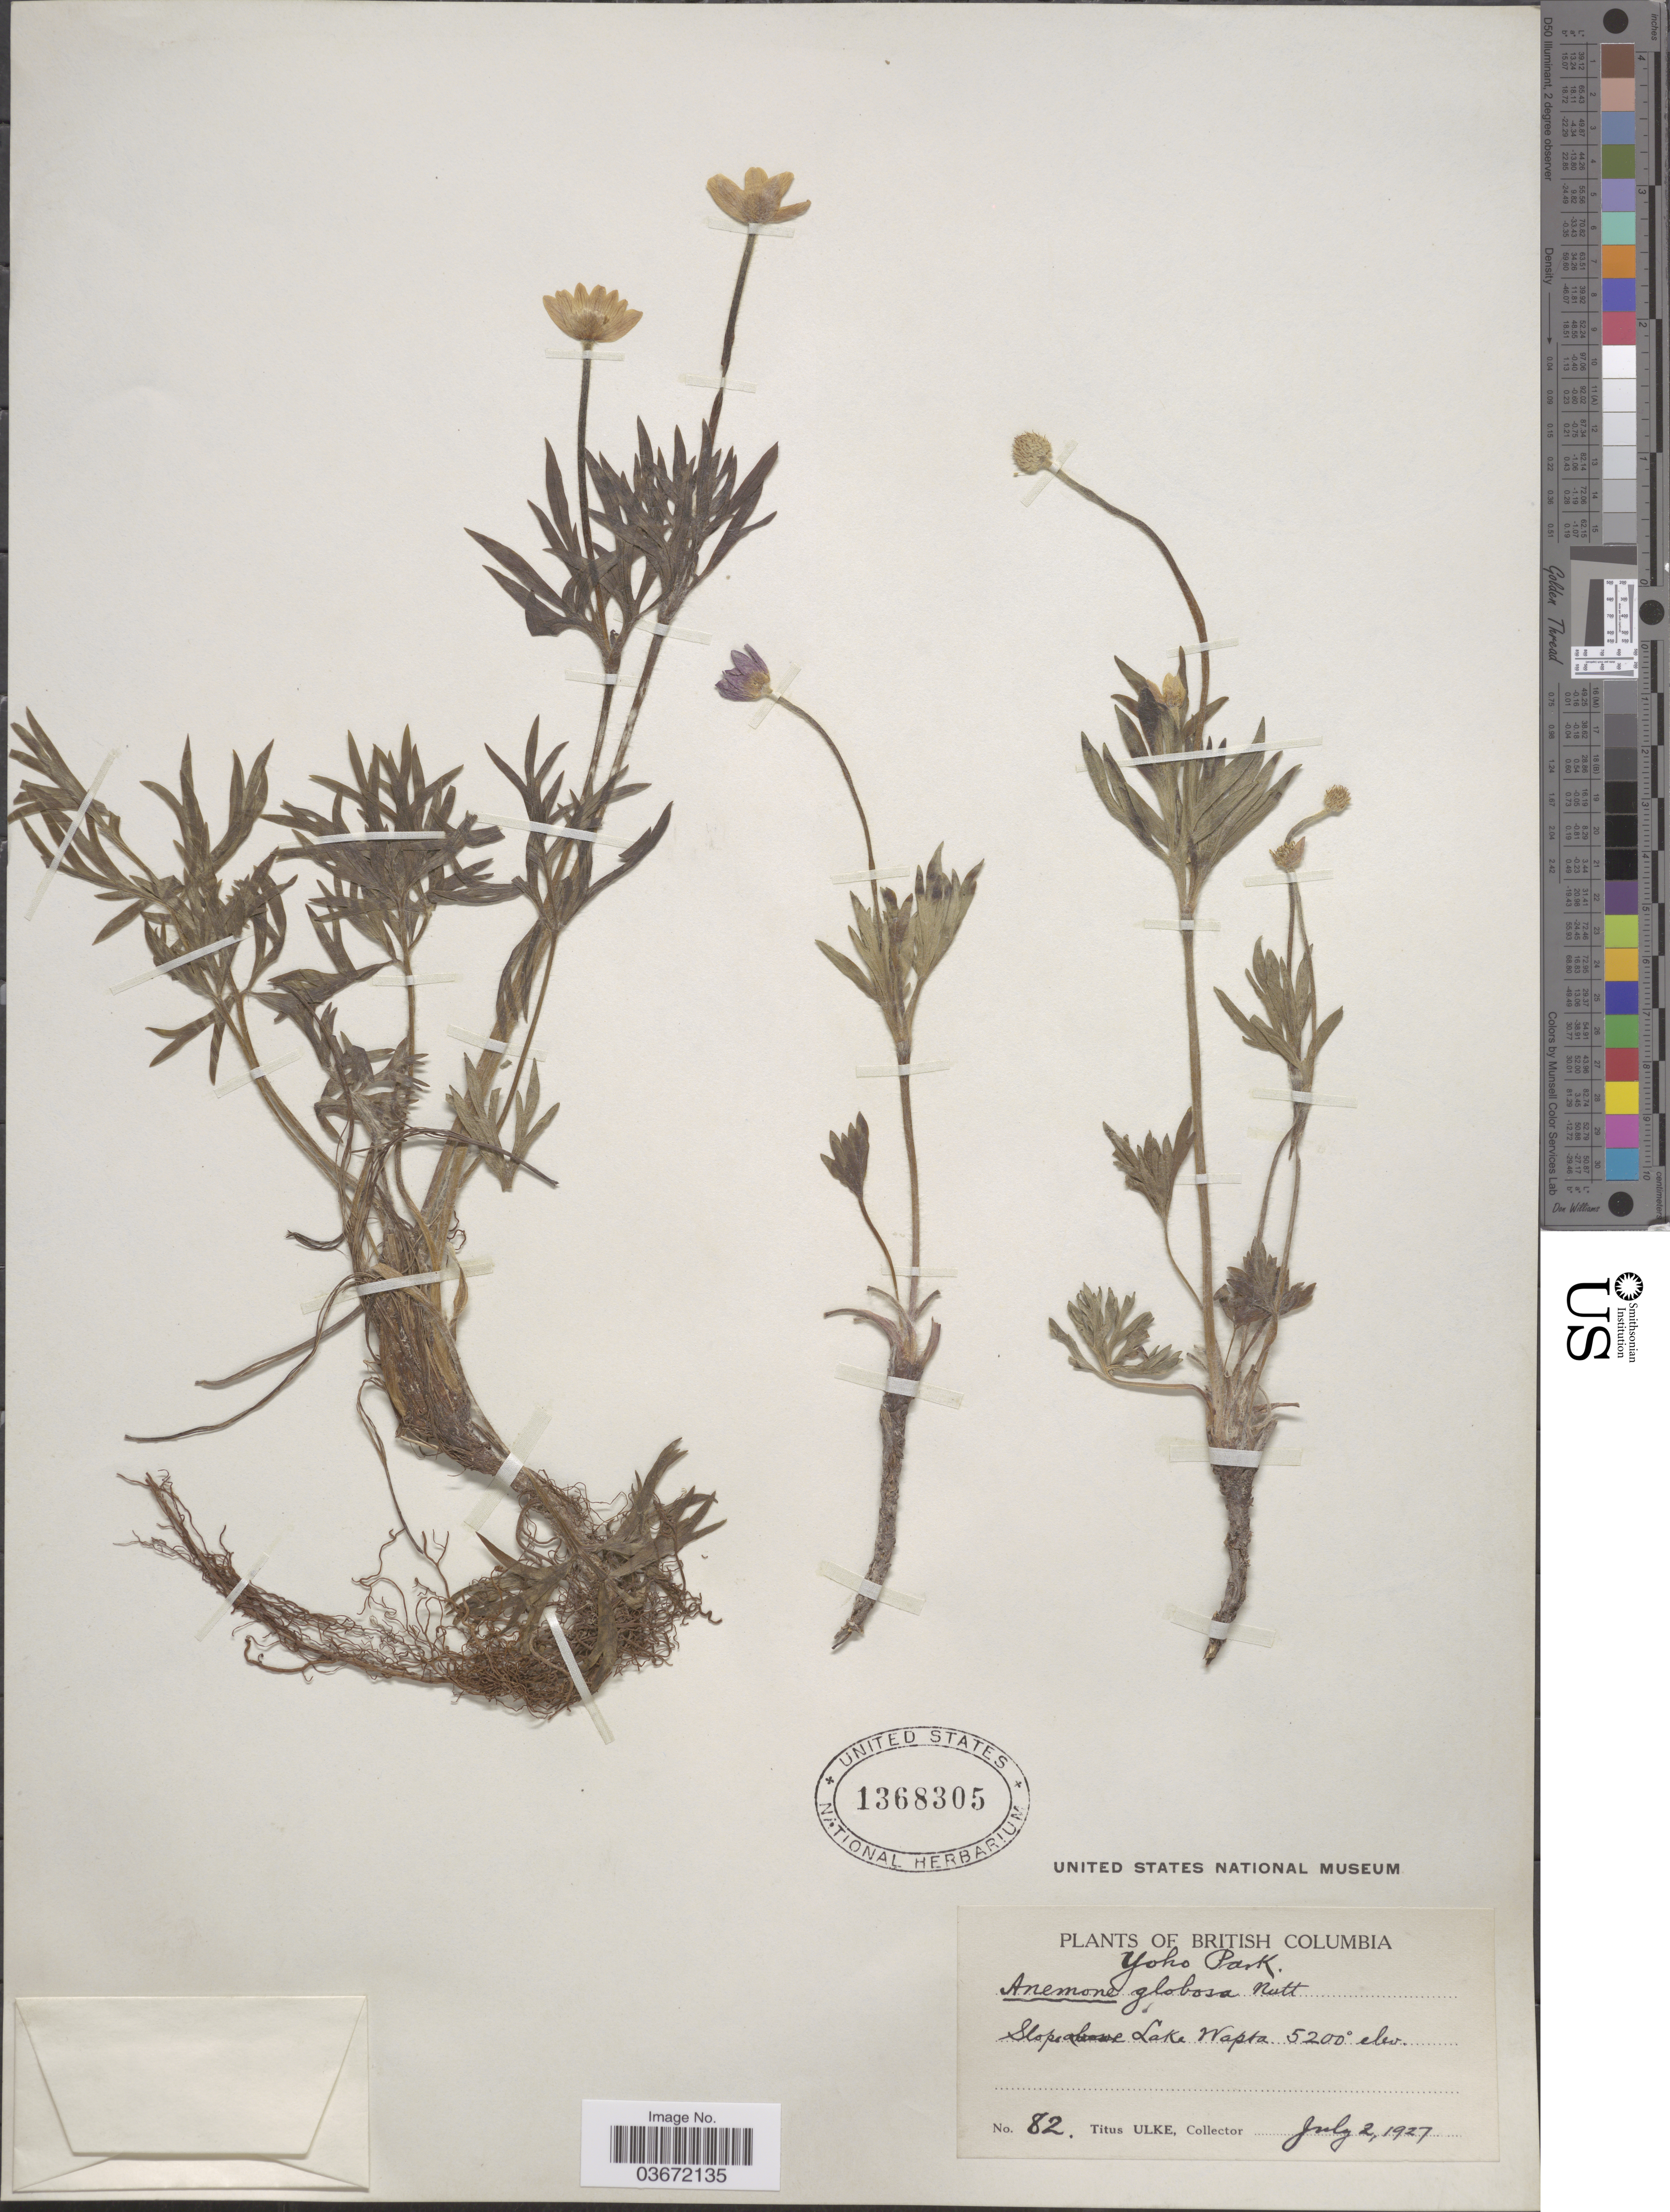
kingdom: Plantae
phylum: Tracheophyta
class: Magnoliopsida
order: Ranunculales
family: Ranunculaceae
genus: Anemone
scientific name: Anemone multifida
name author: Poir.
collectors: T. Ulke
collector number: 82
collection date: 1927-07-02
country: Canada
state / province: British Columbia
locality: Yoho Park. Slopes above [unsure placement] Lake Wapta.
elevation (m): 1585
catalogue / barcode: US 1368305